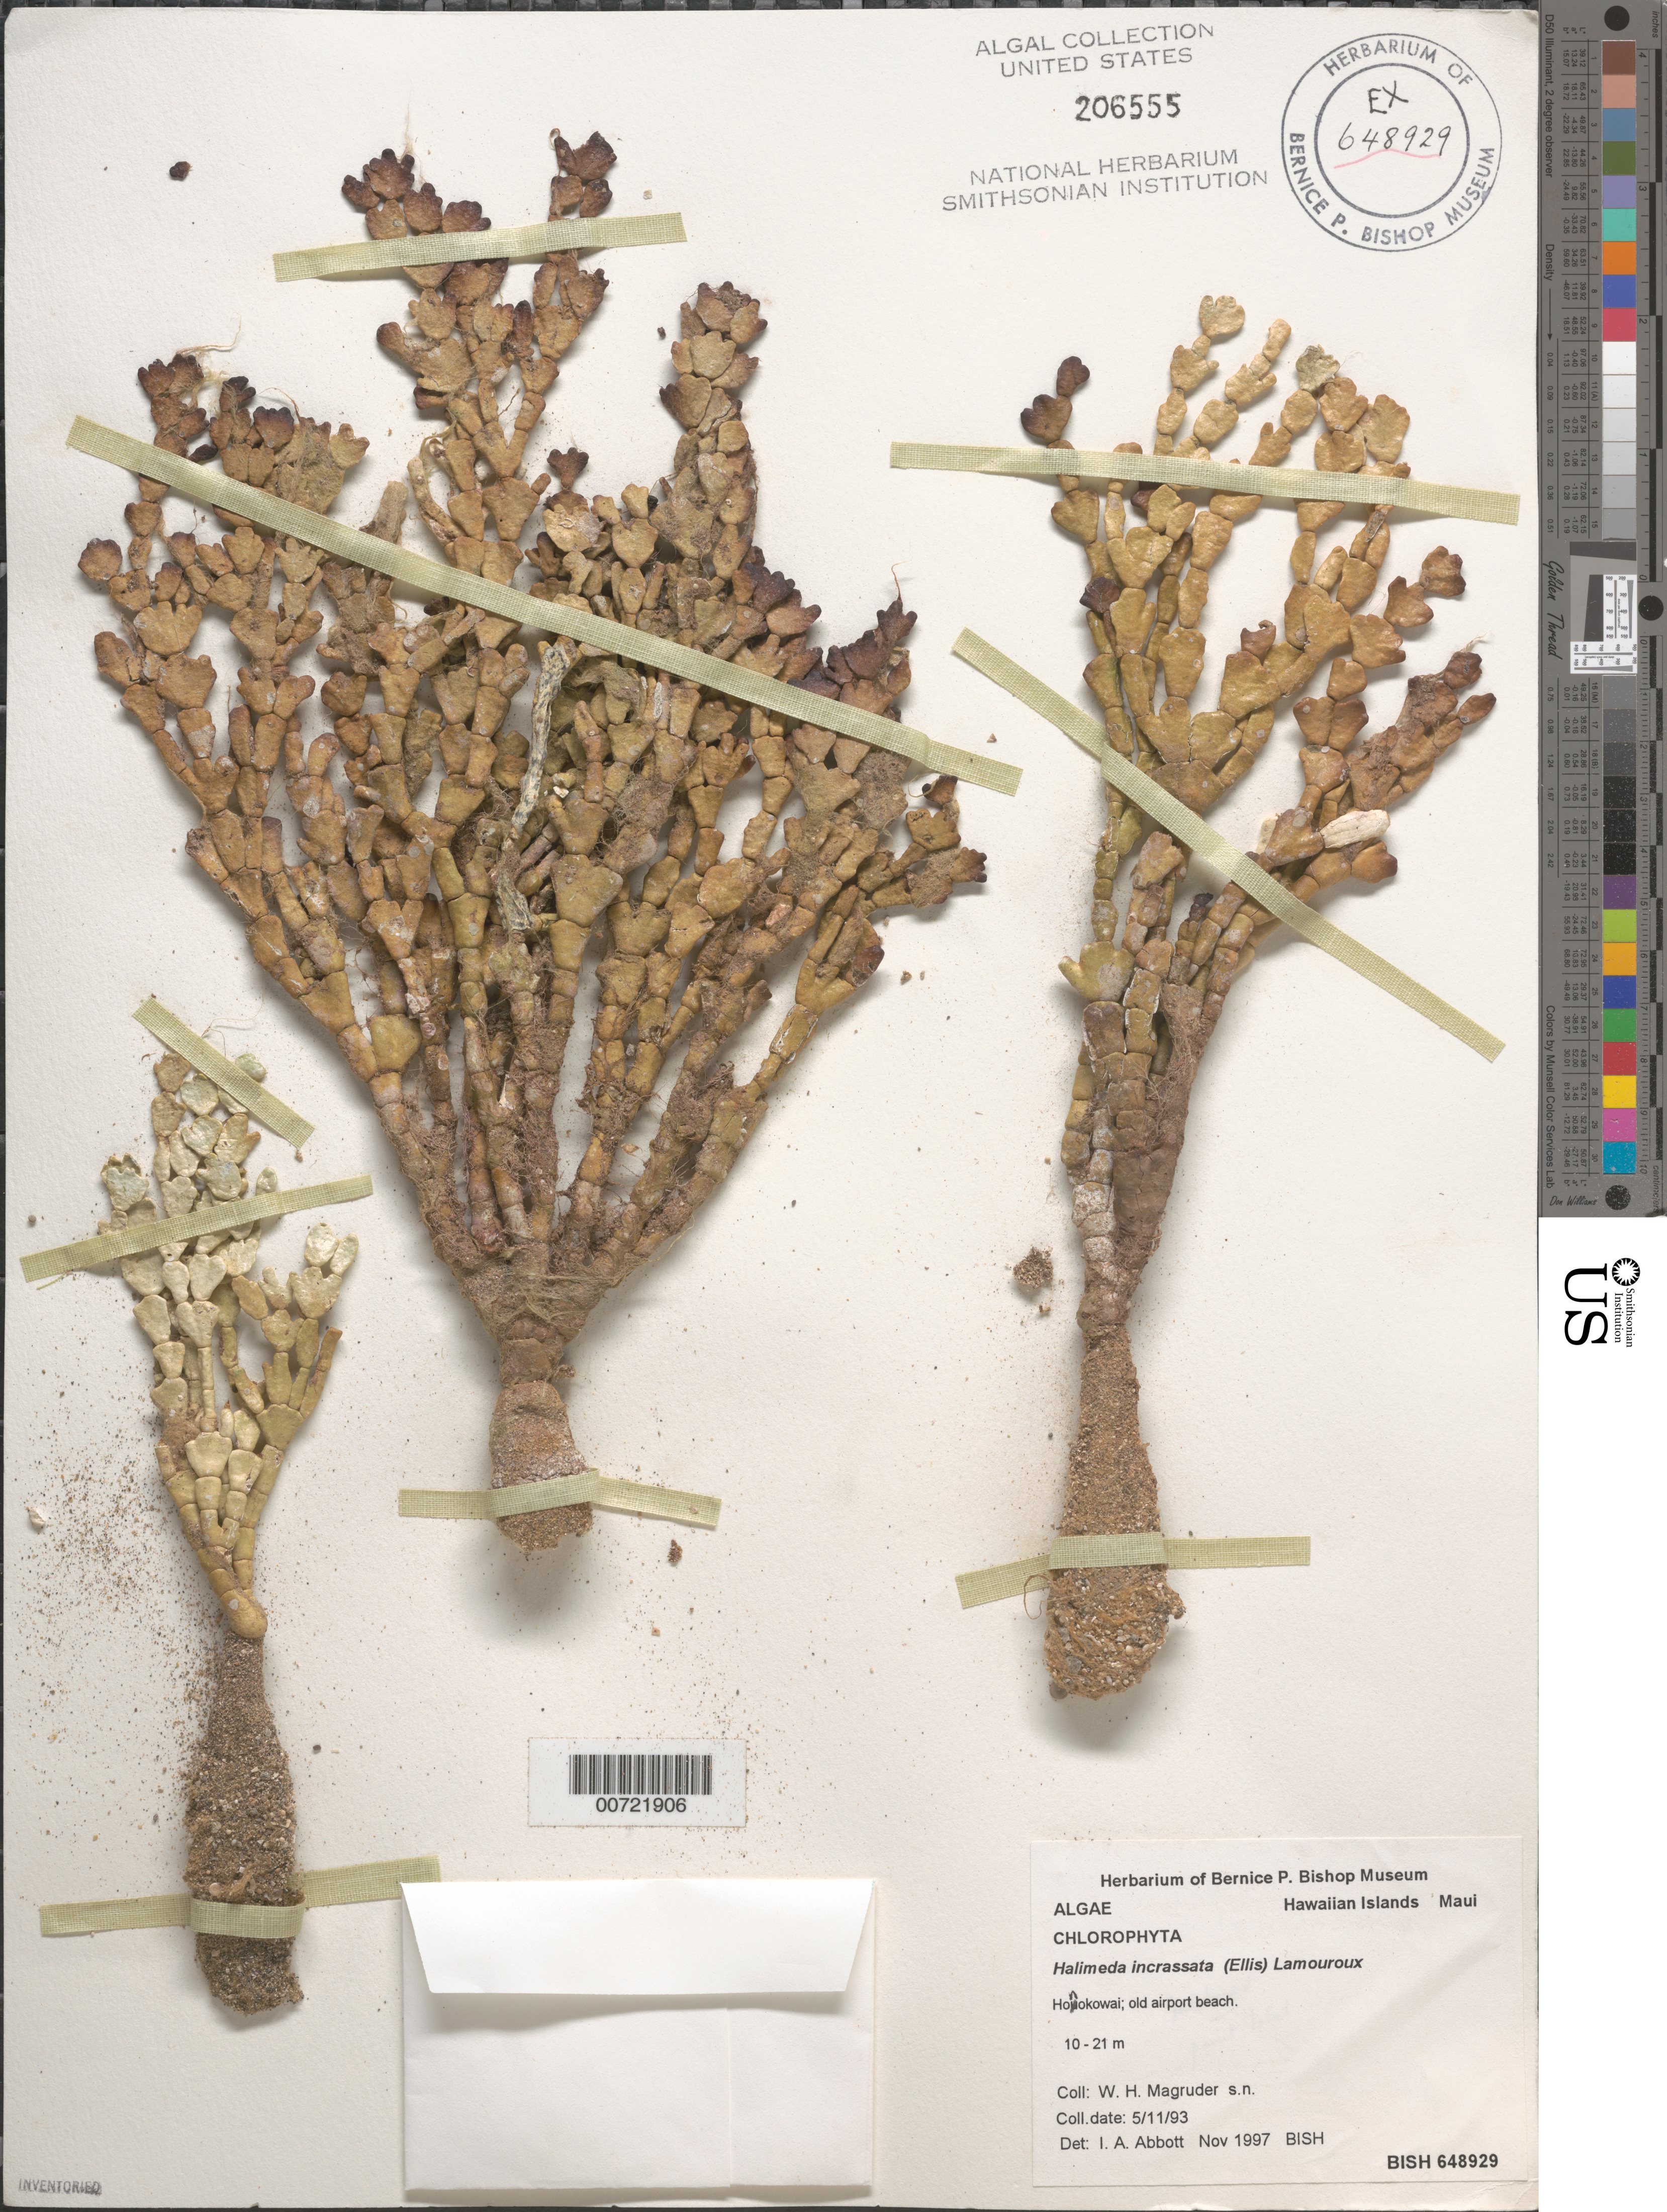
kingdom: Plantae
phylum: Chlorophyta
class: Ulvophyceae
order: Bryopsidales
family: Halimedaceae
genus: Halimeda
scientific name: Halimeda incrassata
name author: (J. Ellis) J.V.Lamouroux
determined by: Abbott, Isabella A.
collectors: W. Magruder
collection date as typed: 11 May 1993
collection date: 1993-05-11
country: United States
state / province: Hawaii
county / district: Maui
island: Maui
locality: Honokowai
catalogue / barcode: US 206555